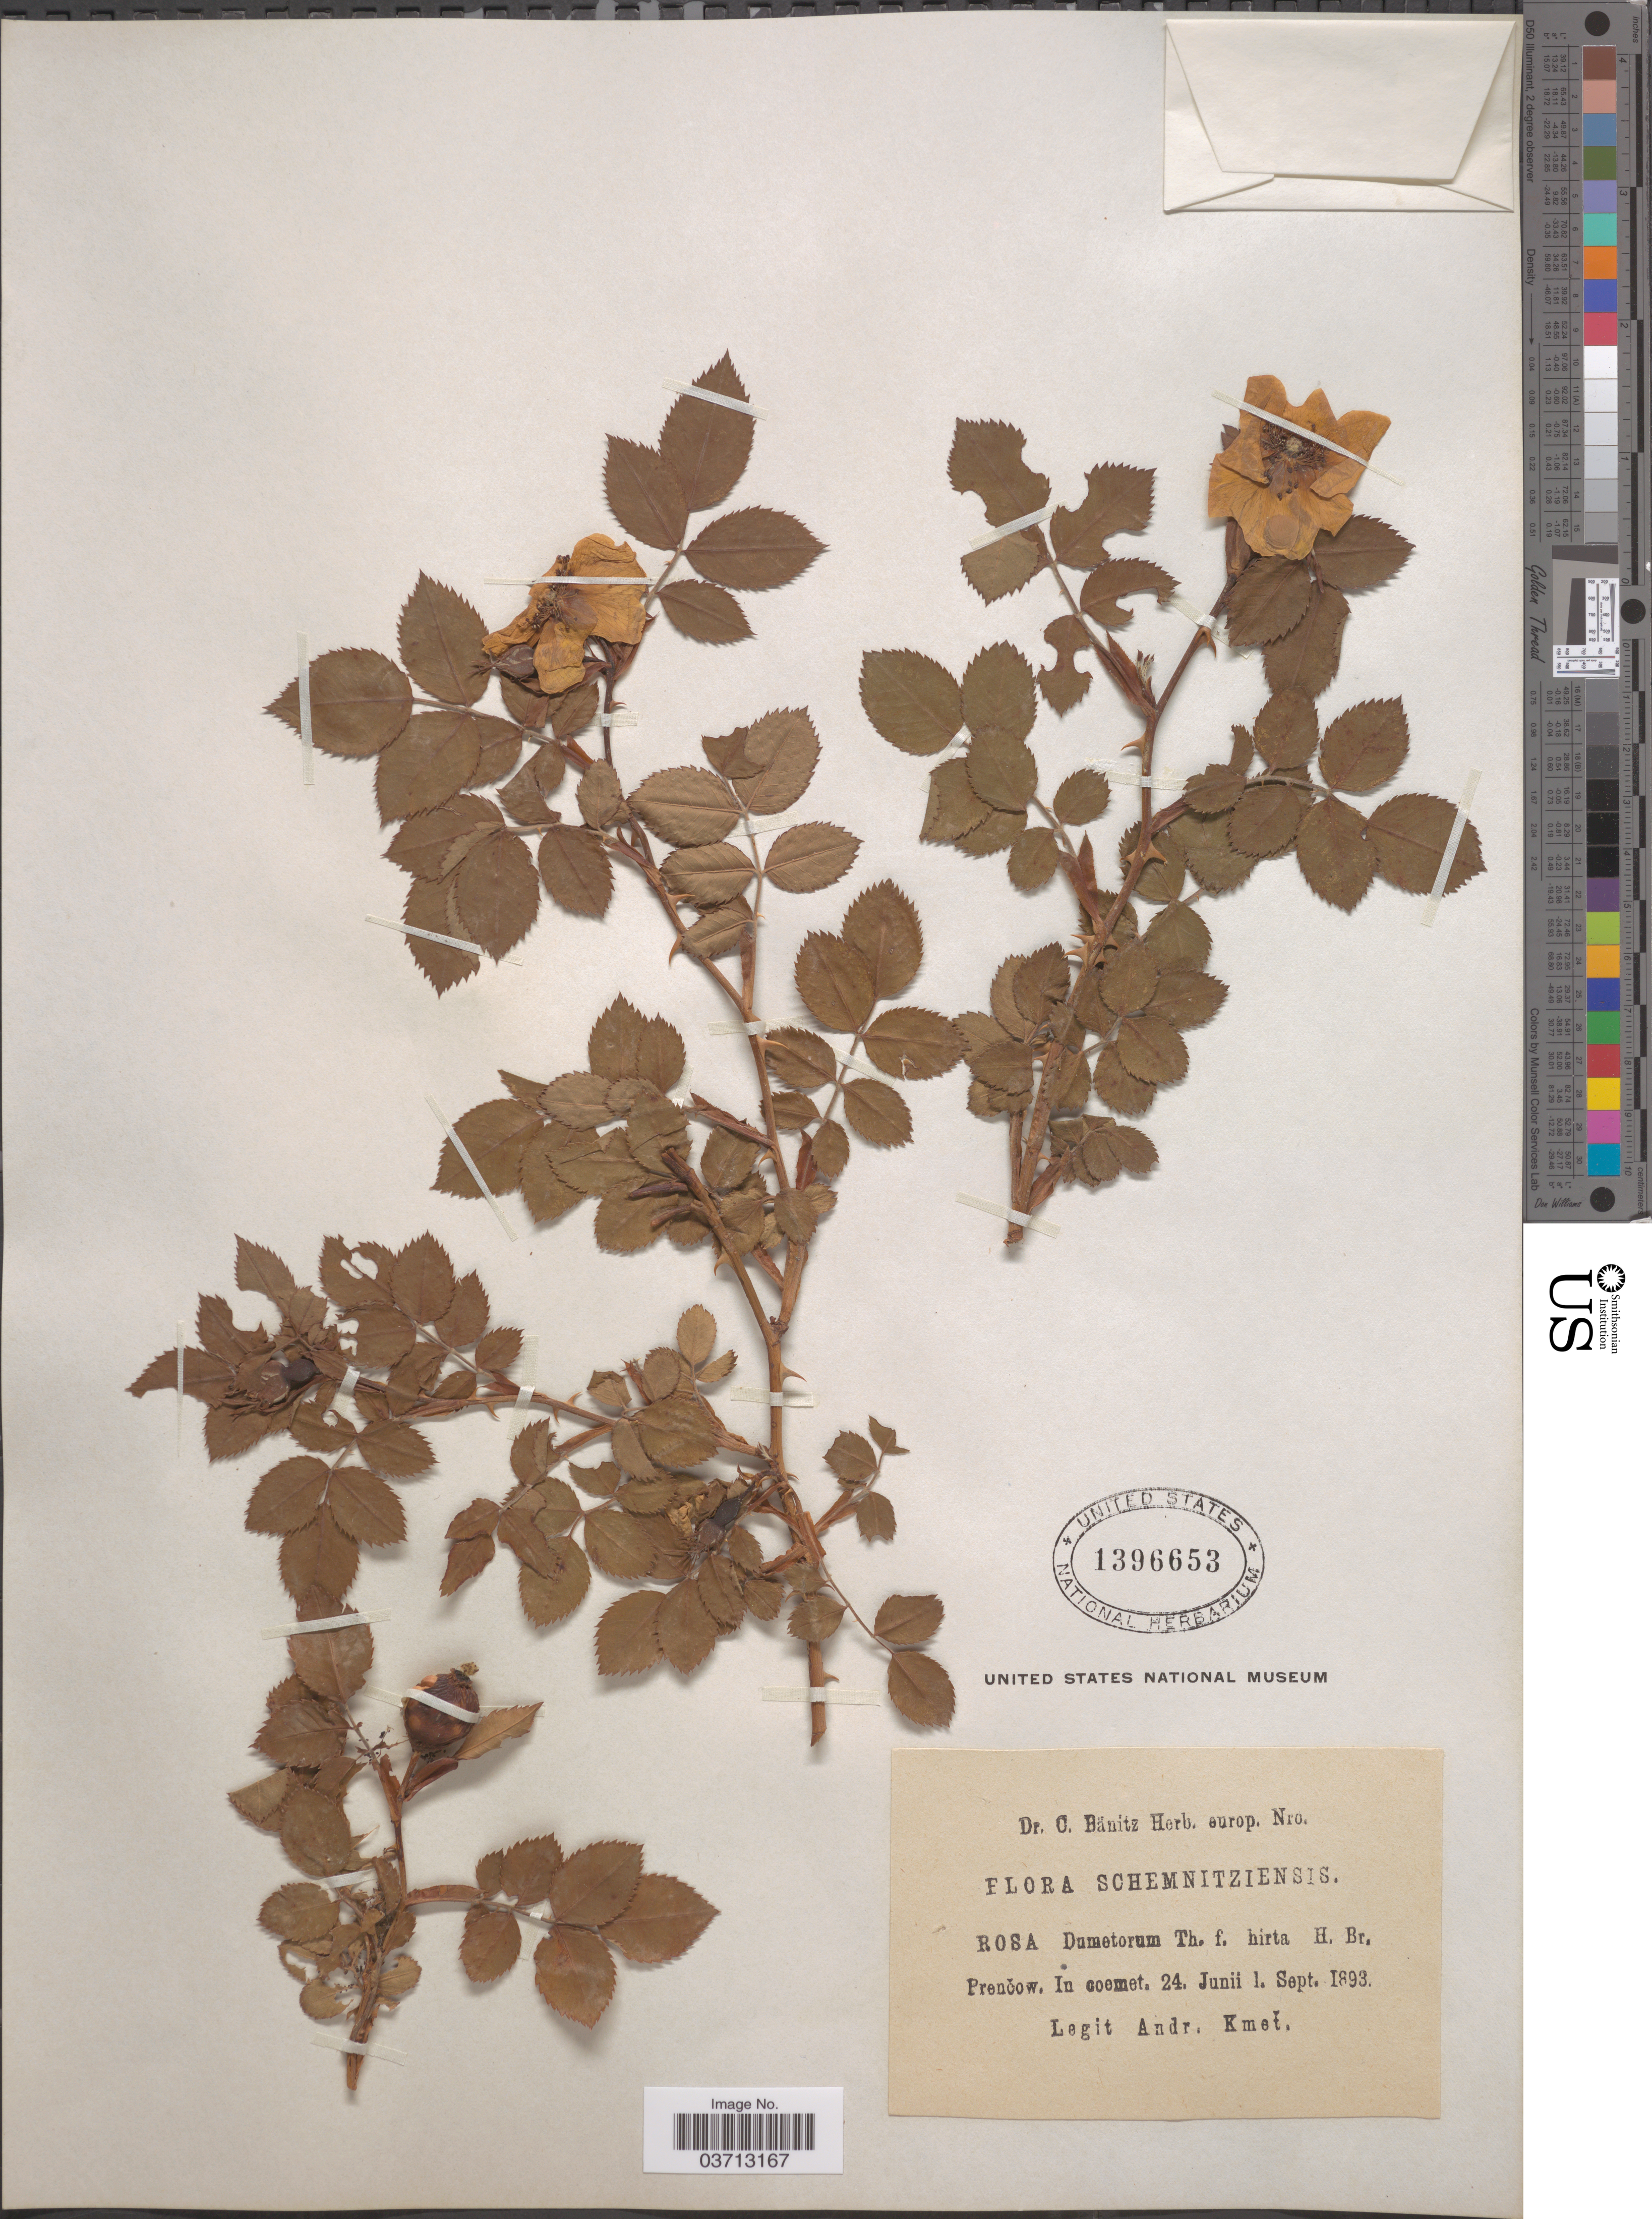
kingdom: Plantae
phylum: Tracheophyta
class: Magnoliopsida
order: Rosales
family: Rosaceae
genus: Rosa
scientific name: Rosa dumetorum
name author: Lange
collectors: A. Kmet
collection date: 1893-06-24/1893-09-01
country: Slovakia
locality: Schemnitziensis. Prenčow. In coemet.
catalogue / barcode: US 1396653